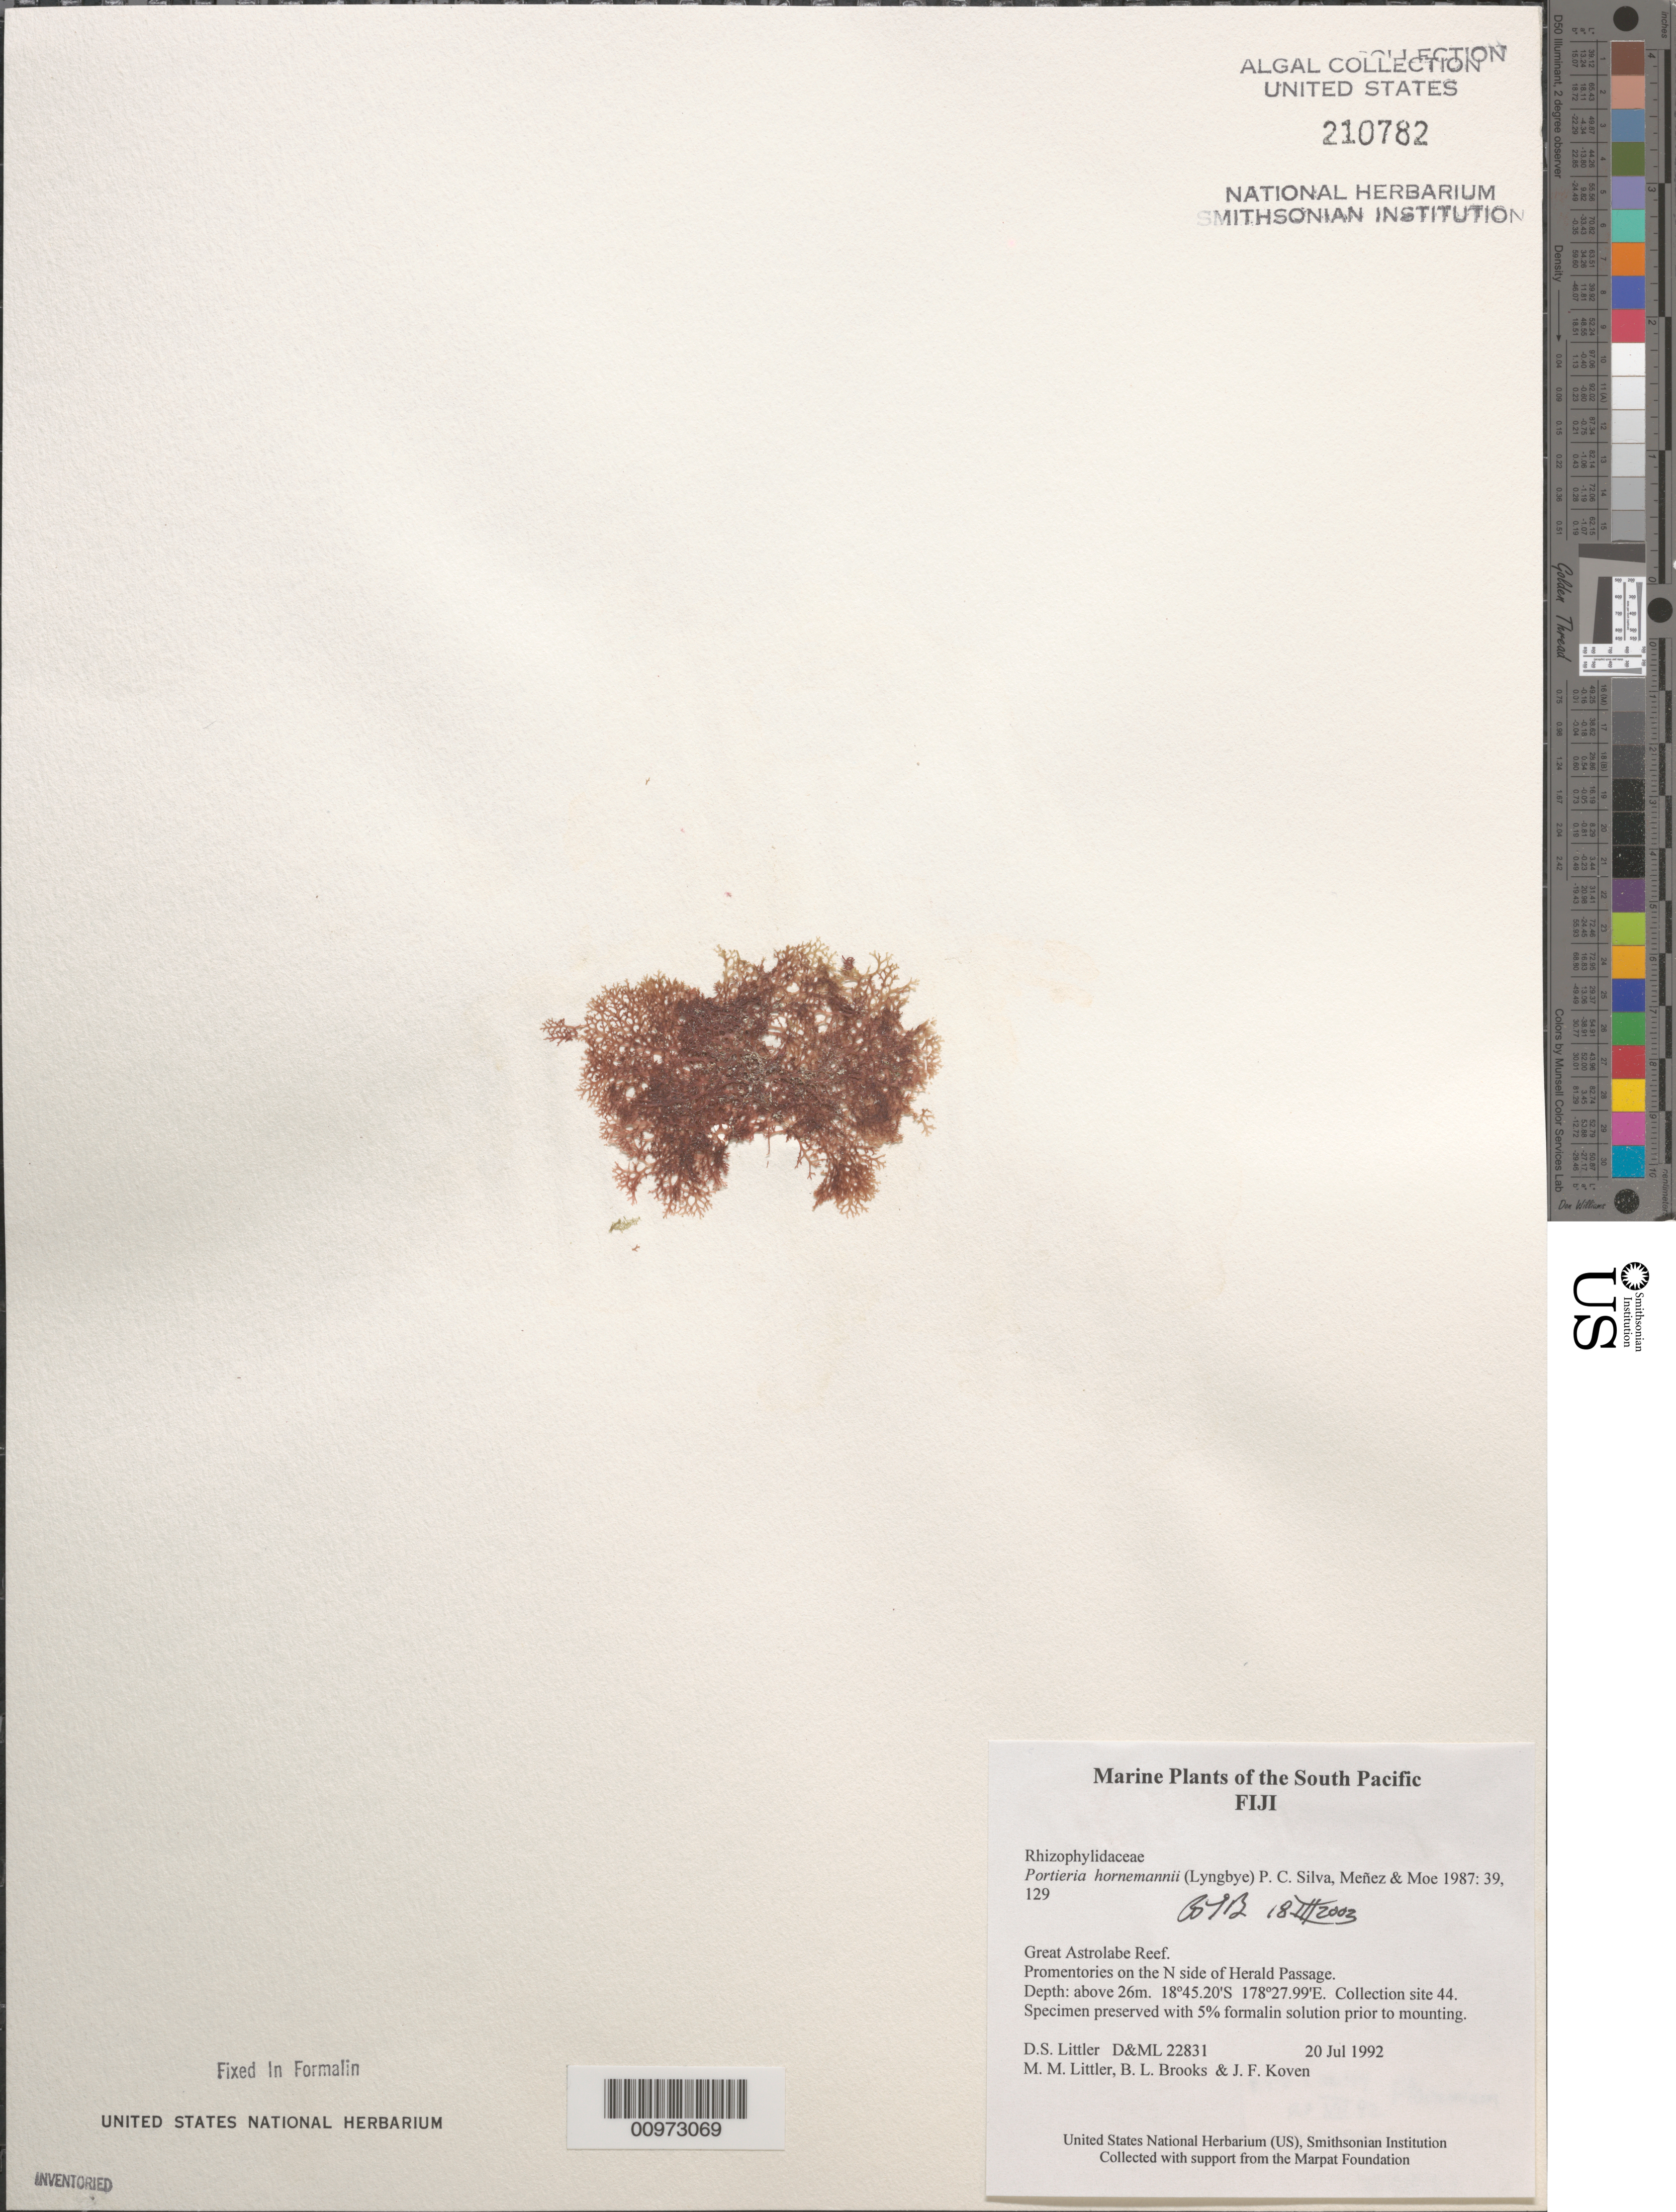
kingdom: Plantae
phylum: Rhodophyta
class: Florideophyceae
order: Gigartinales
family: Rhizophyllidaceae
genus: Portieria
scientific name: Portieria hornemannii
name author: (Lyngbye) P.C. Silva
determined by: Brooks, B. L., (BOT), Smithsonian Institution - National Museum of Natural History (UNITED STATES)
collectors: D. S. Littler, M. M. Littler, B. Brooks & J. Koven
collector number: D&ML 22831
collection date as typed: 20 Jul 1992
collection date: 1992-07-20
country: Fiji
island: Great Astrolabe Reef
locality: Great Astrolabe Reef, promentories on north side of Herald Passage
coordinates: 18 45.20'S, 178 27.99'E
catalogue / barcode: US 210782